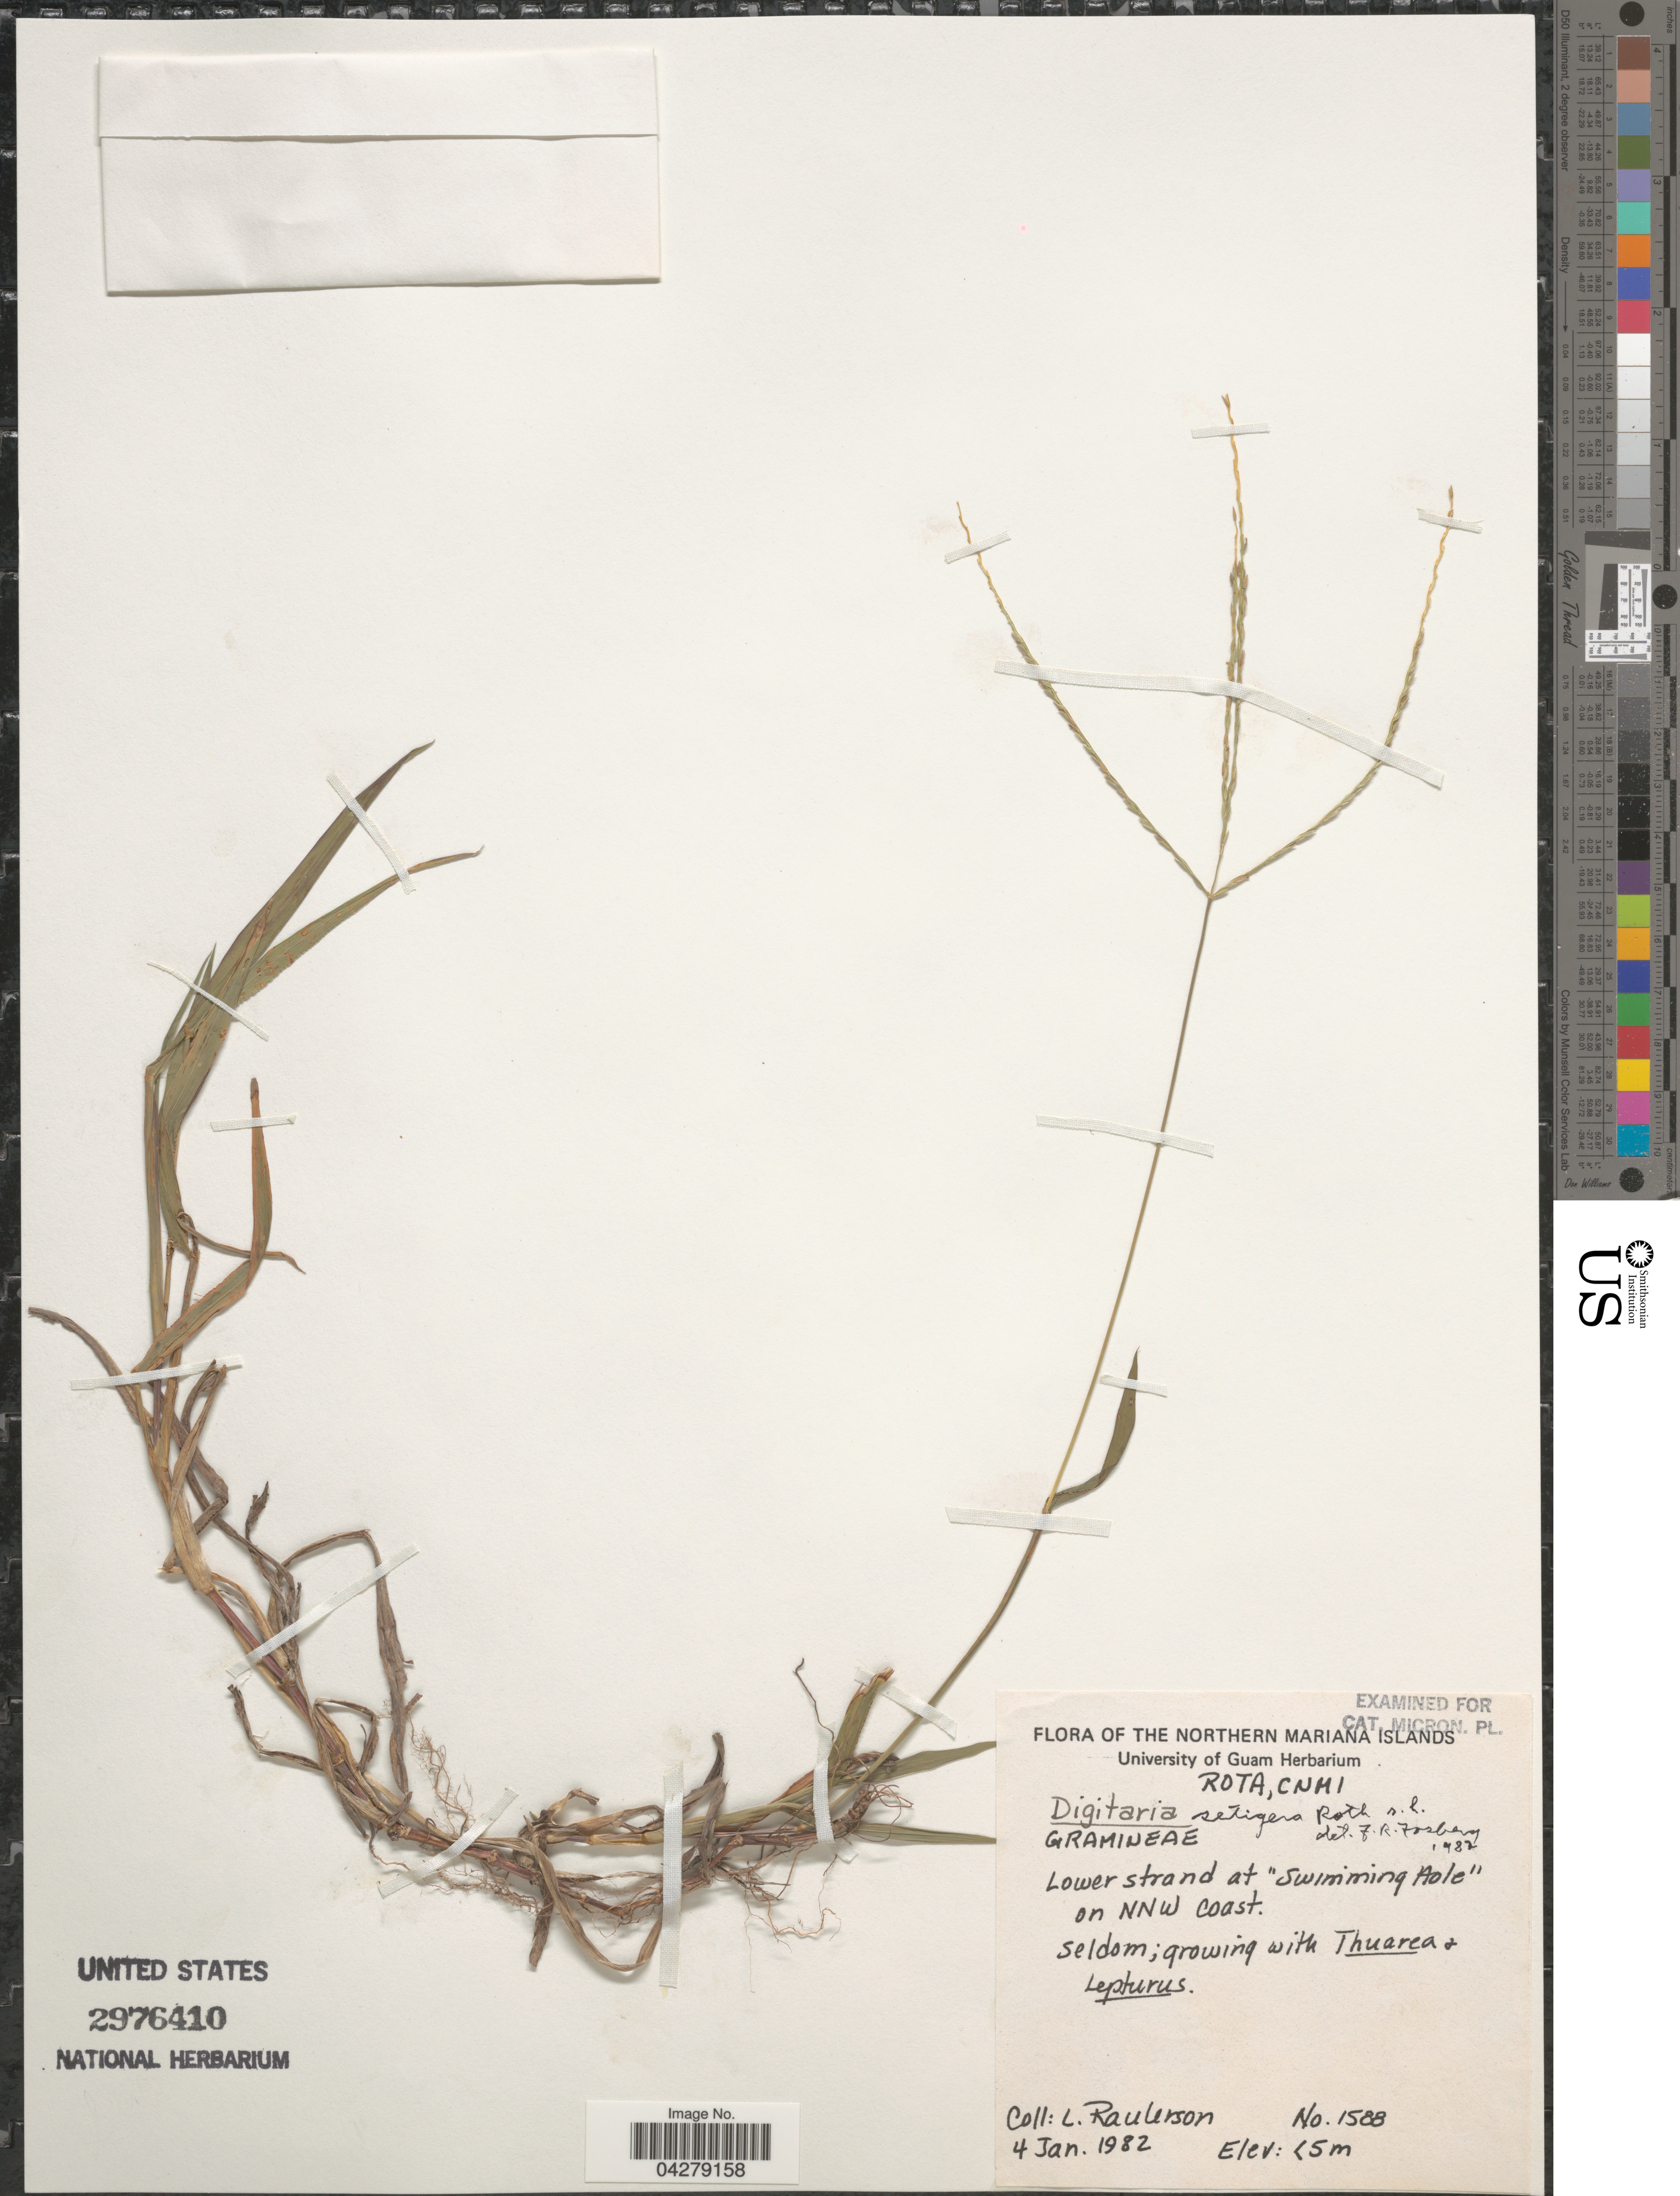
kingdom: Plantae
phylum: Tracheophyta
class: Liliopsida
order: Poales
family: Poaceae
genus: Digitaria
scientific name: Digitaria setigera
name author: Roth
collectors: L. Raulerson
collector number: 1588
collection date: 1982-01-04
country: Northern Mariana Islands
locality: Rota, CNMI. Lower strand at "Swimming Aole" on NNW coast.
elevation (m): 5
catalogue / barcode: US 2976410